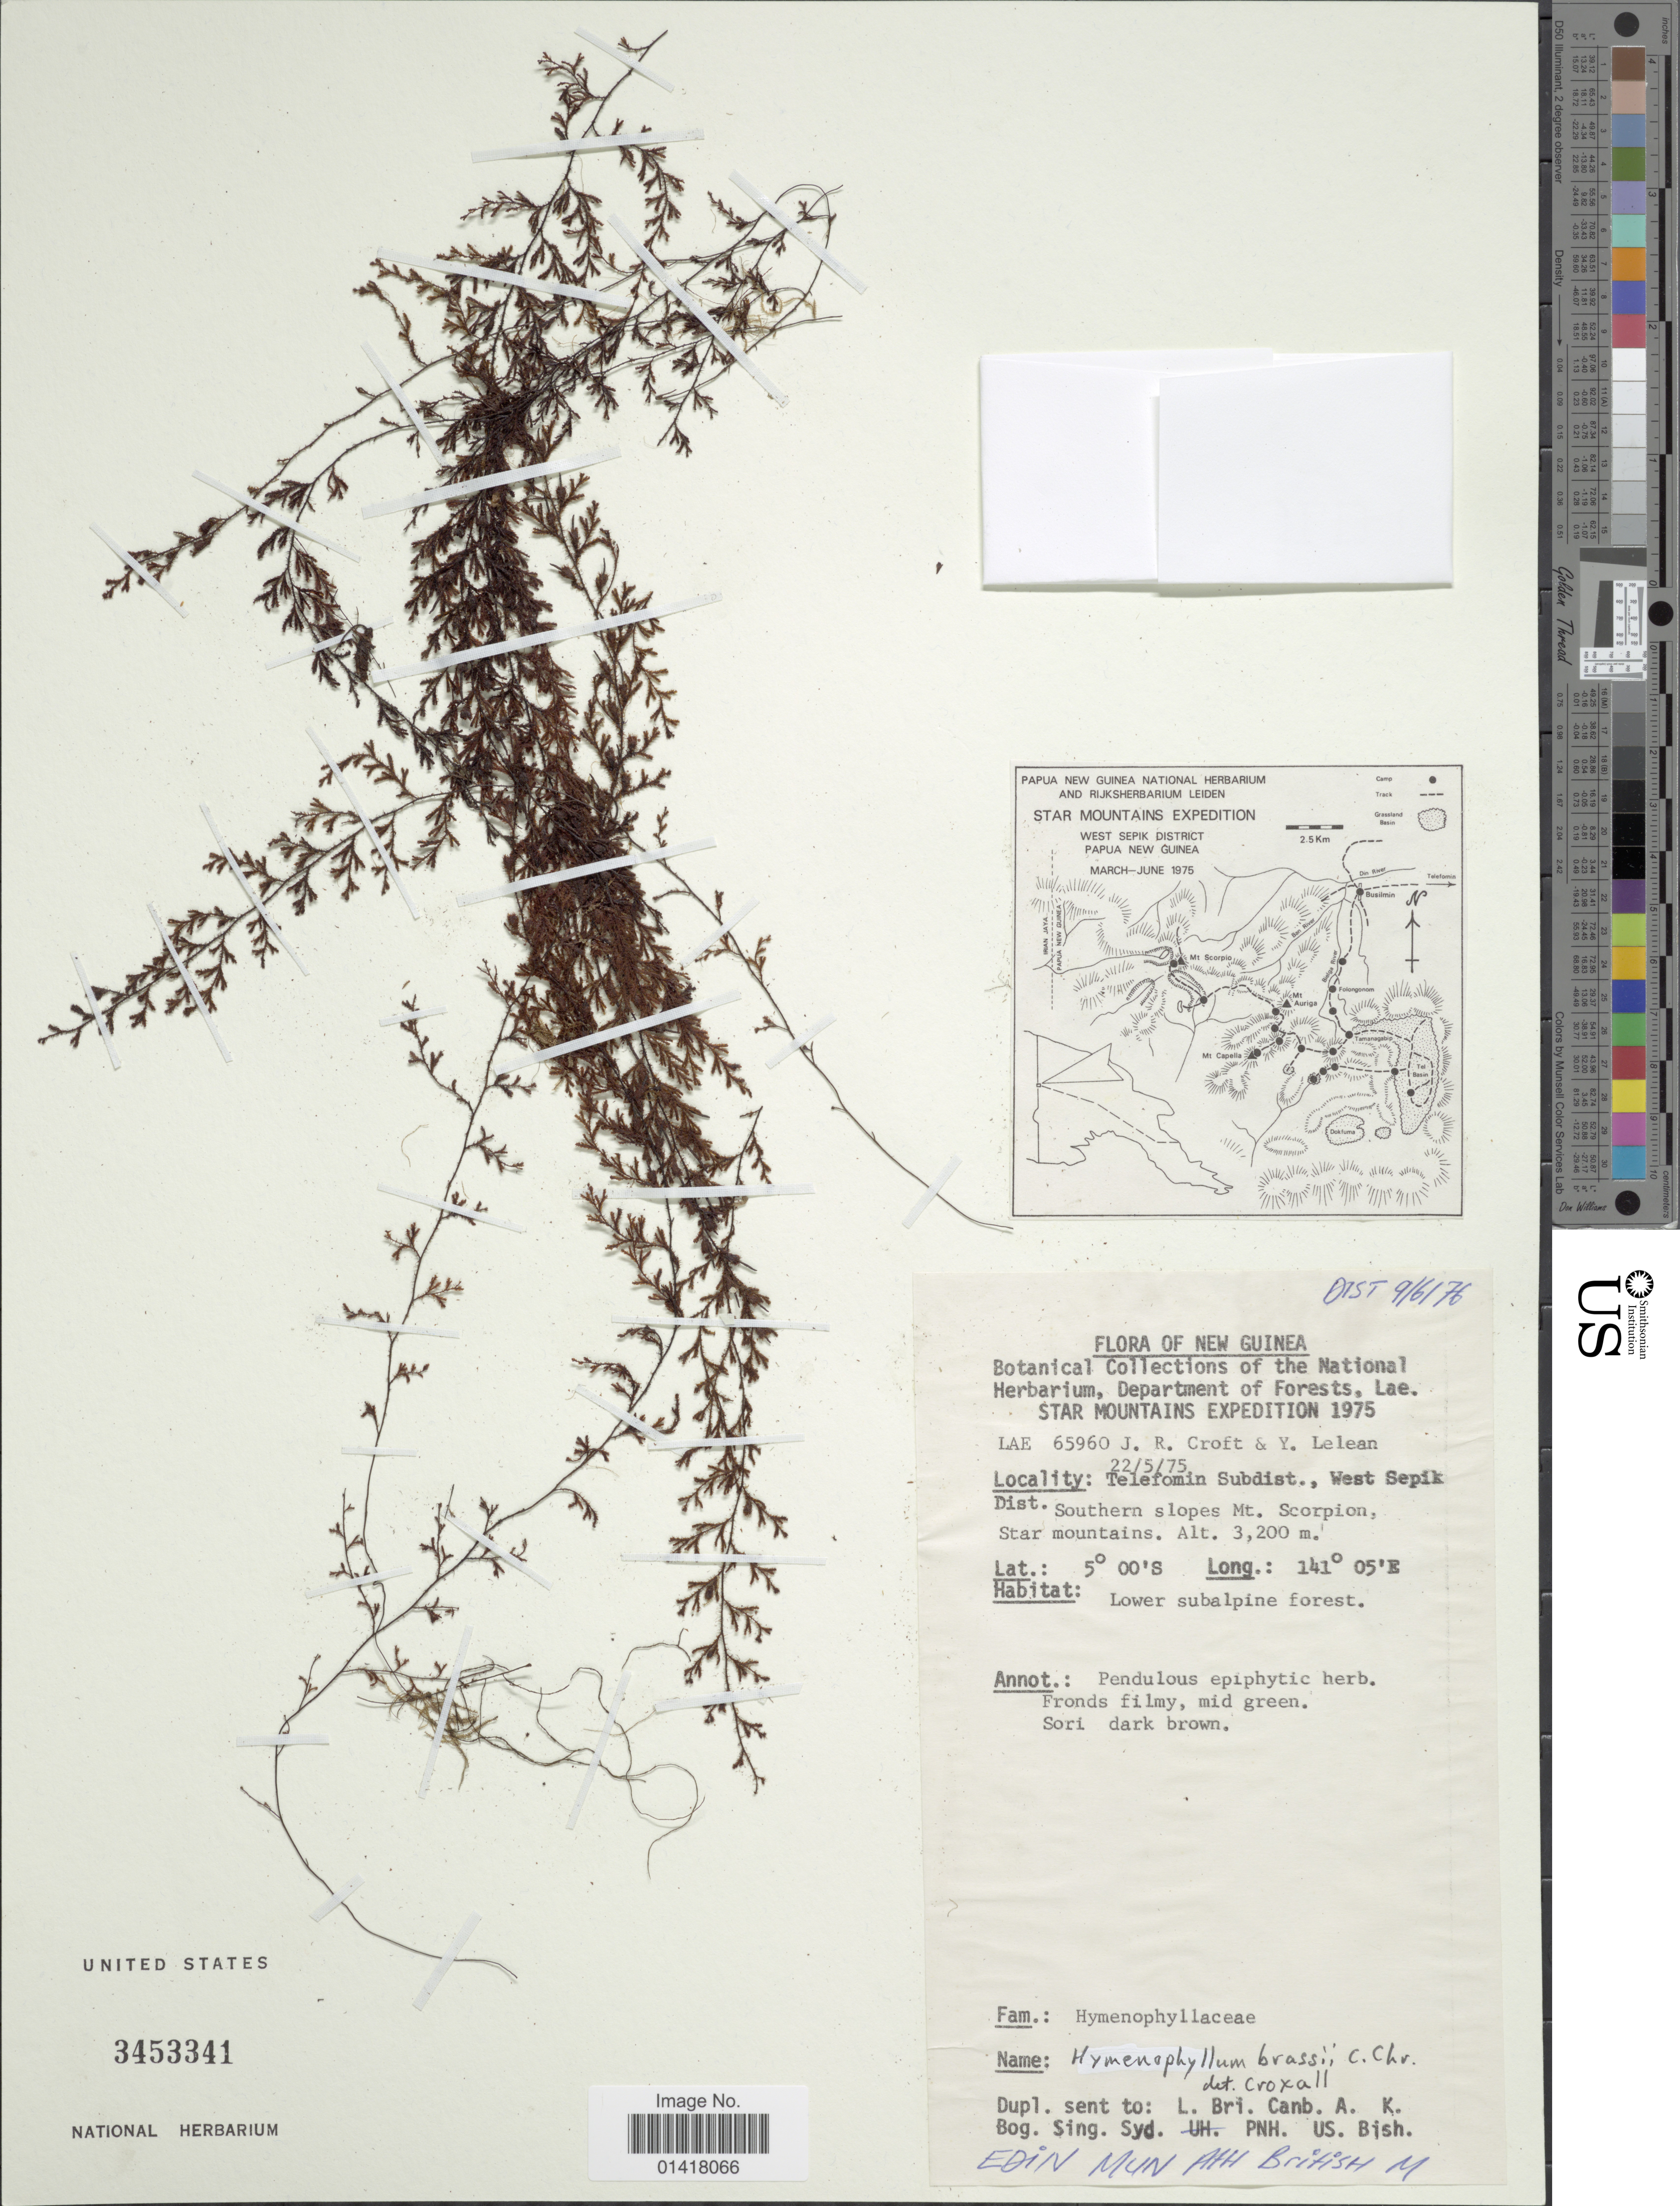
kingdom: Plantae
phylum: Tracheophyta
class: Polypodiopsida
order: Hymenophyllales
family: Hymenophyllaceae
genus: Hymenophyllum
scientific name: Hymenophyllum brassii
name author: C. Chr.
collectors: J. R. Croft & Y. Lelean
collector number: Lae 65960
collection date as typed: Transcribed d/m/y: 22/5/75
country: Papua New Guinea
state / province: Sandaun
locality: New Guinea. Telefmin Subist. West Sepik. Dist. Southern slopes Mt. Scorpion, Star mountains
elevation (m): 3200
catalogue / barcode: US 3453341